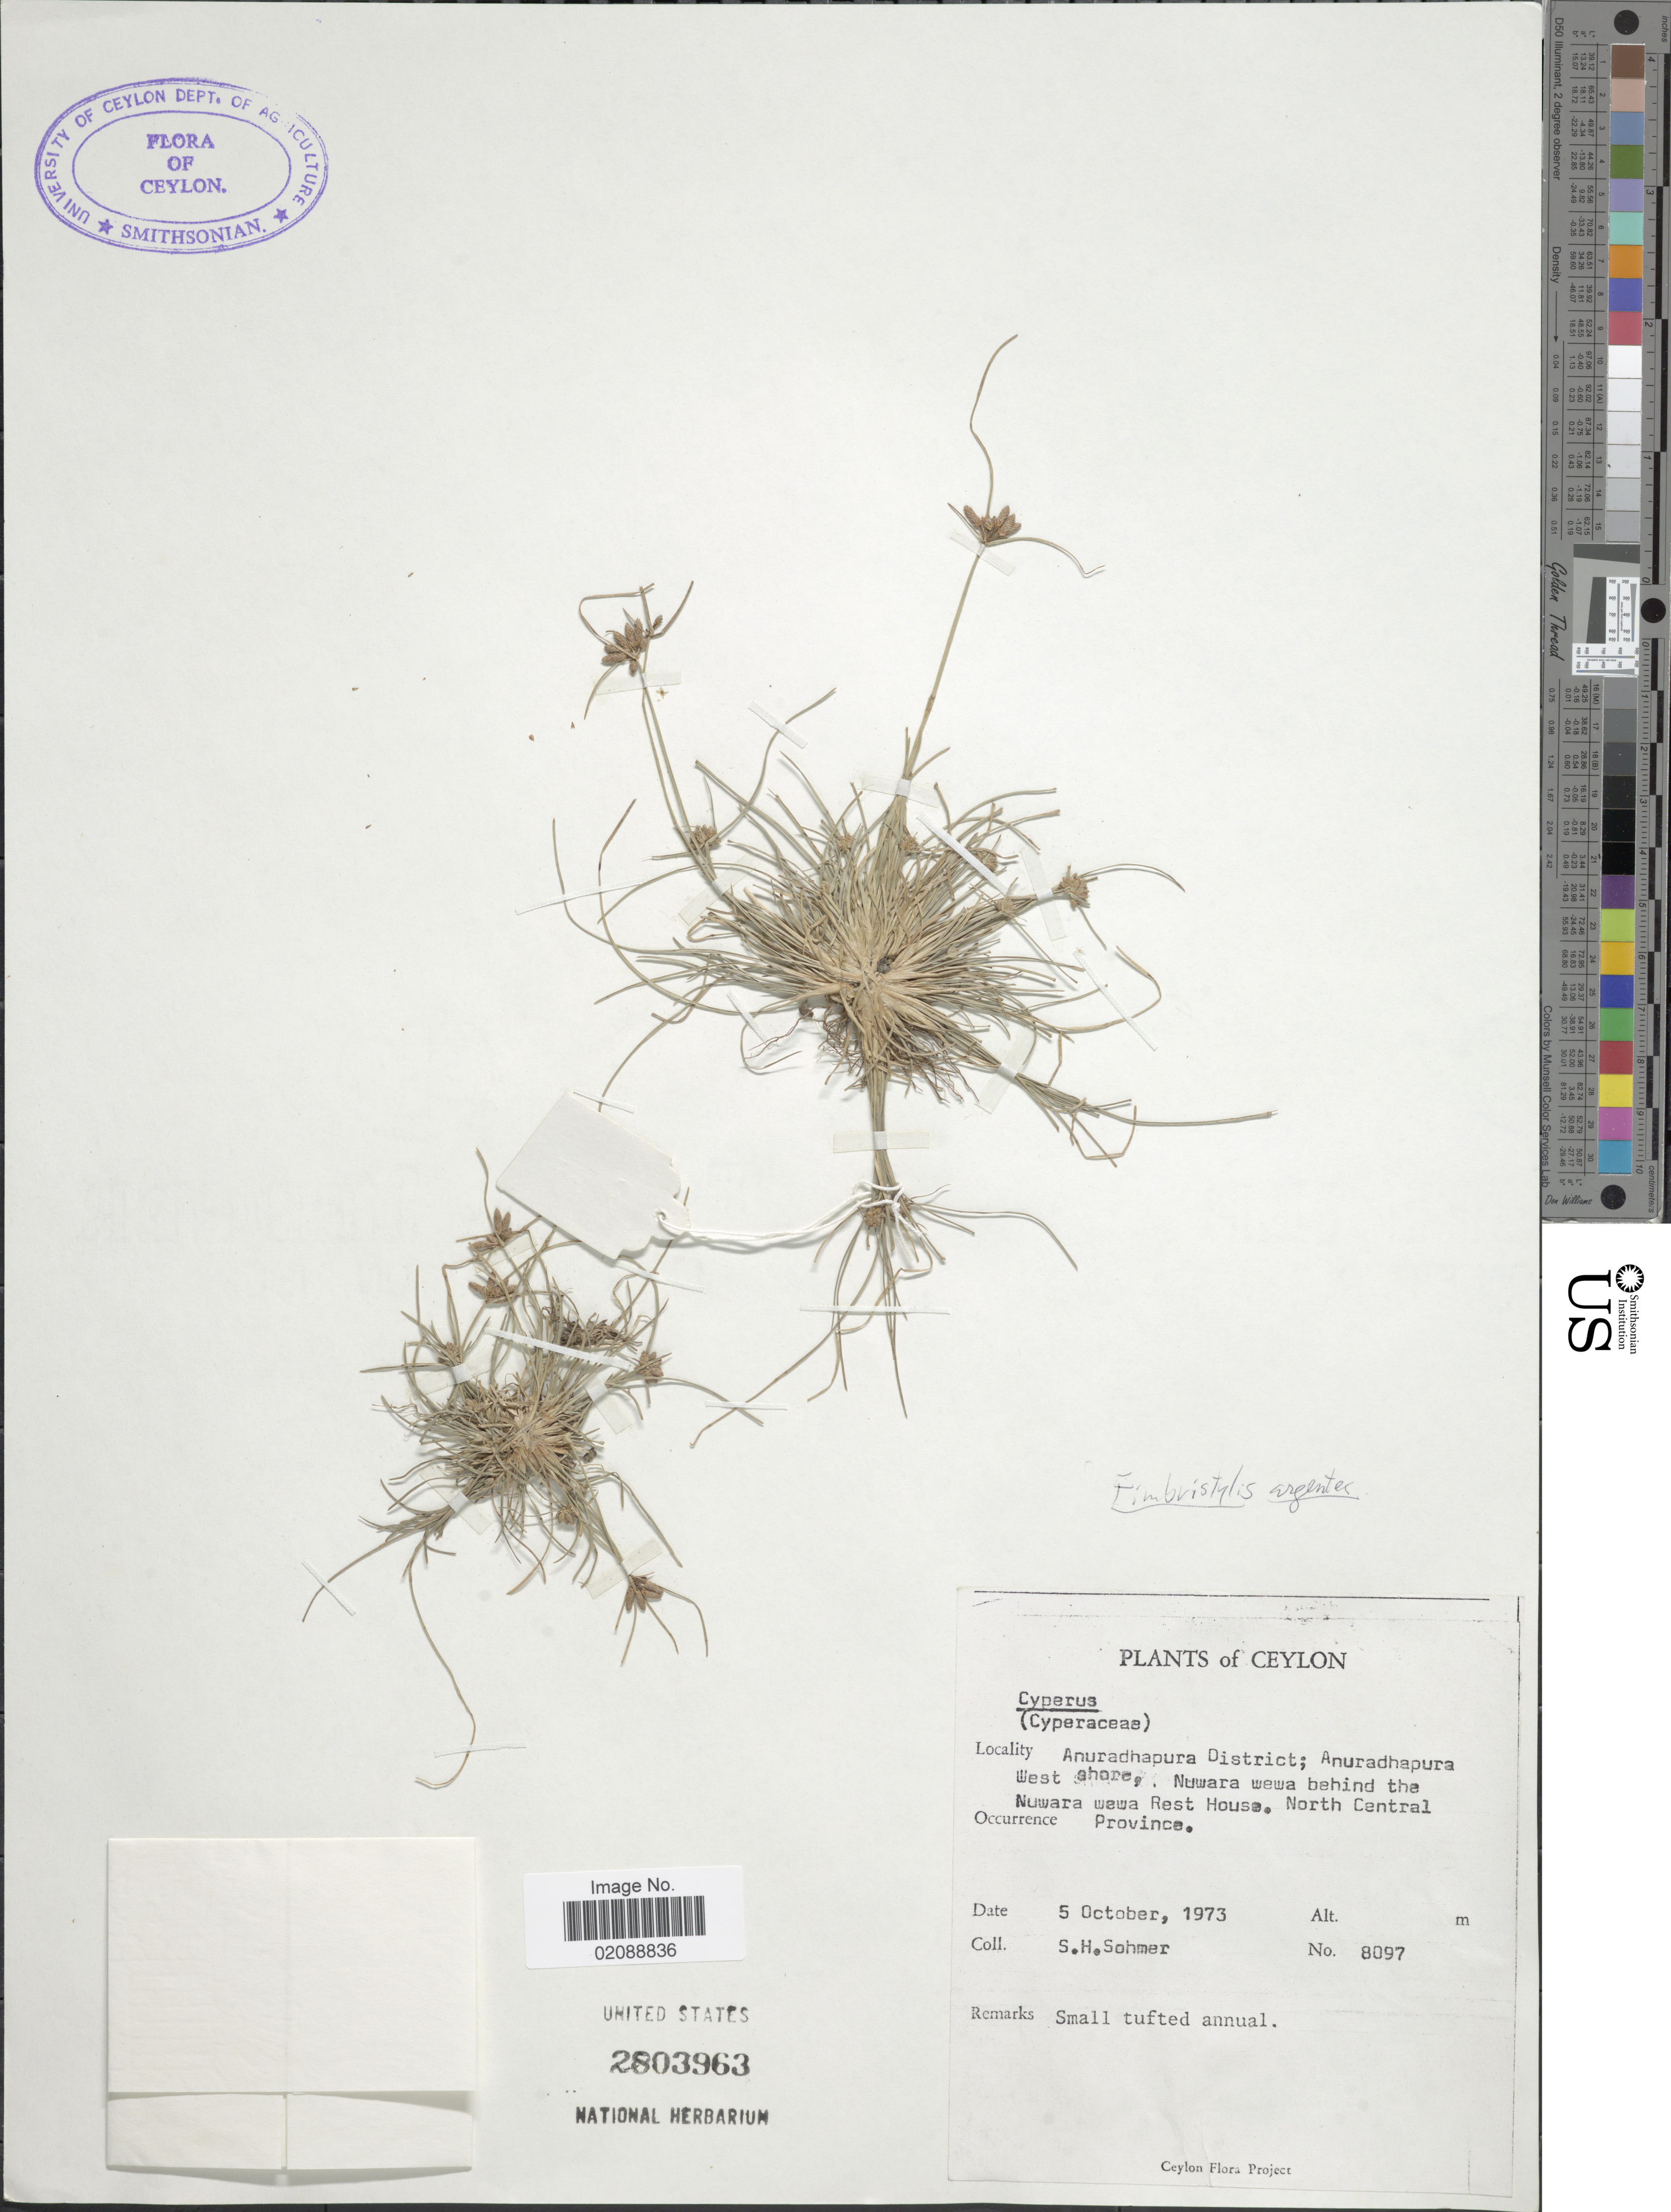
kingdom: Plantae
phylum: Tracheophyta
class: Liliopsida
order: Poales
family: Cyperaceae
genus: Fimbristylis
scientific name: Fimbristylis argentea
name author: (Rottb.) Vahl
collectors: S. H. Sohmer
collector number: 8097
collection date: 1973-10-05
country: Sri Lanka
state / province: North Central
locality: Anuradhapura District; Anuradhapura West shore, Nuwara wewa behind the Nuwara wewa Rest House.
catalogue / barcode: US 2803963